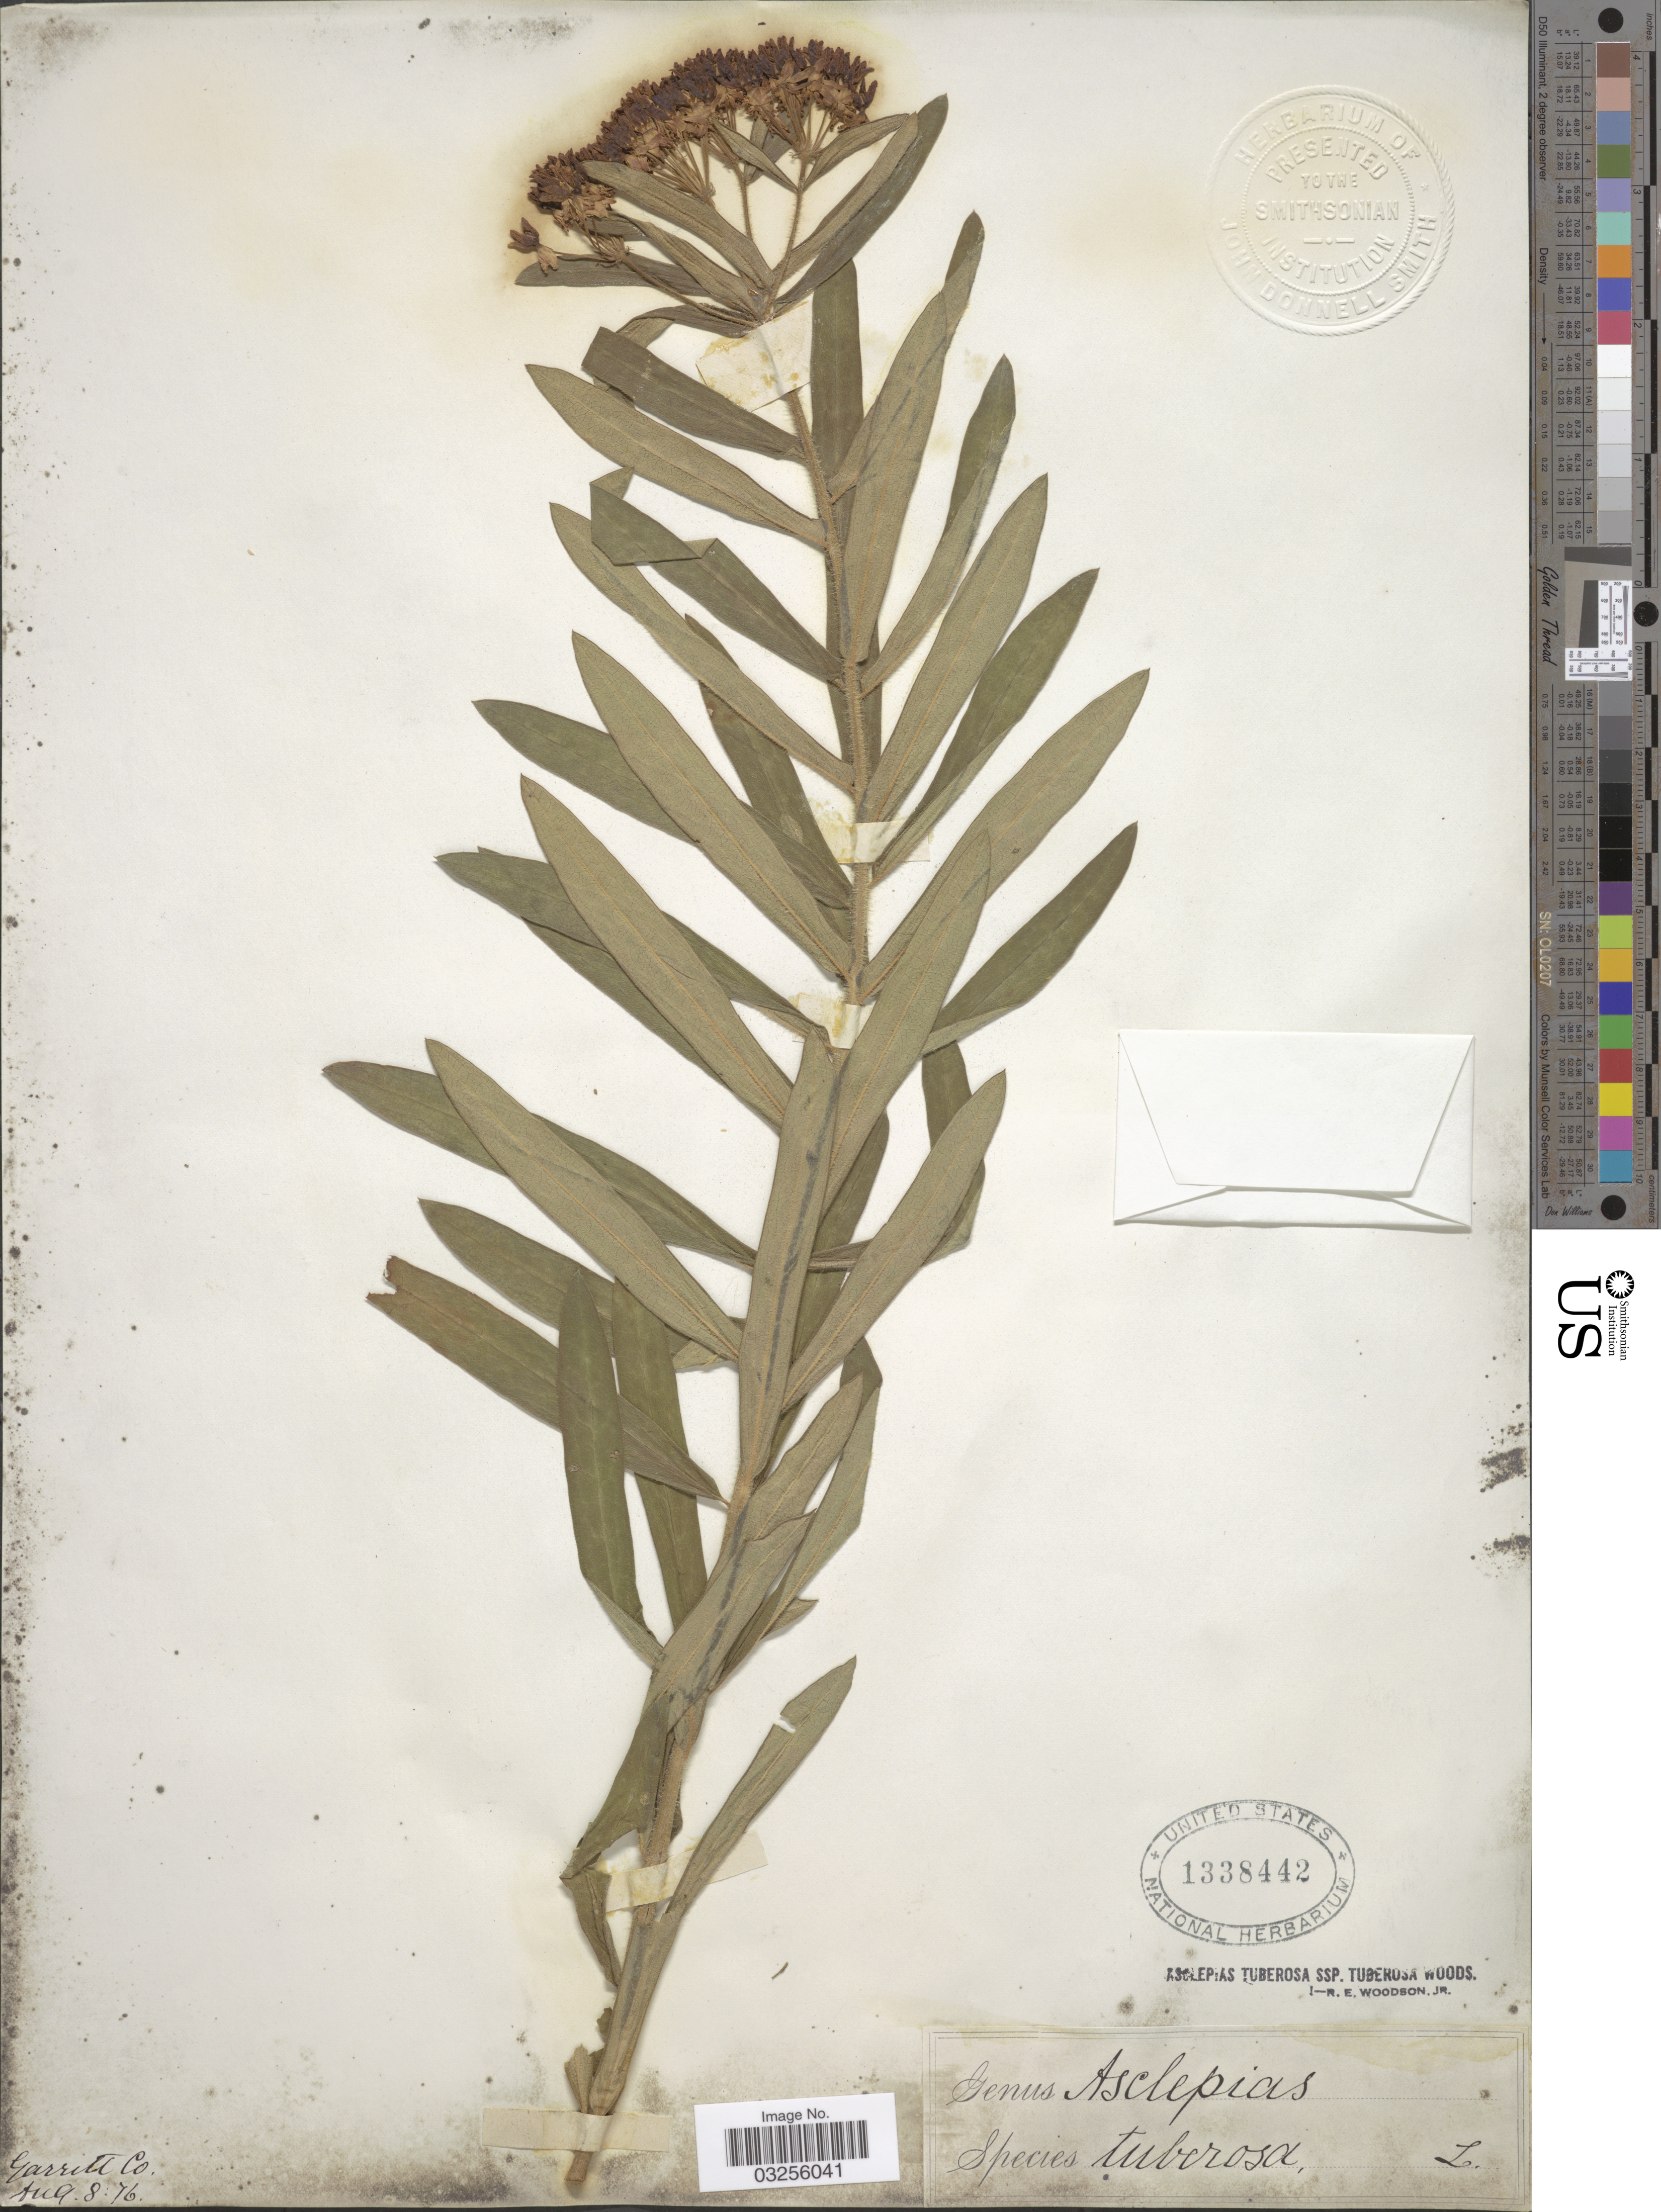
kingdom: Plantae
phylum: Tracheophyta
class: Magnoliopsida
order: Gentianales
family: Apocynaceae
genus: Asclepias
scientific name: Asclepias tuberosa subsp. tuberosa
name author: L.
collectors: J. Donnell Smith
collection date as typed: Transcribed d/m/y: 8/8/76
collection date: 1876-08-08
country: United States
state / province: Maryland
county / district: Garrett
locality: Garrett Co.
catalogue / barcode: US 1338442